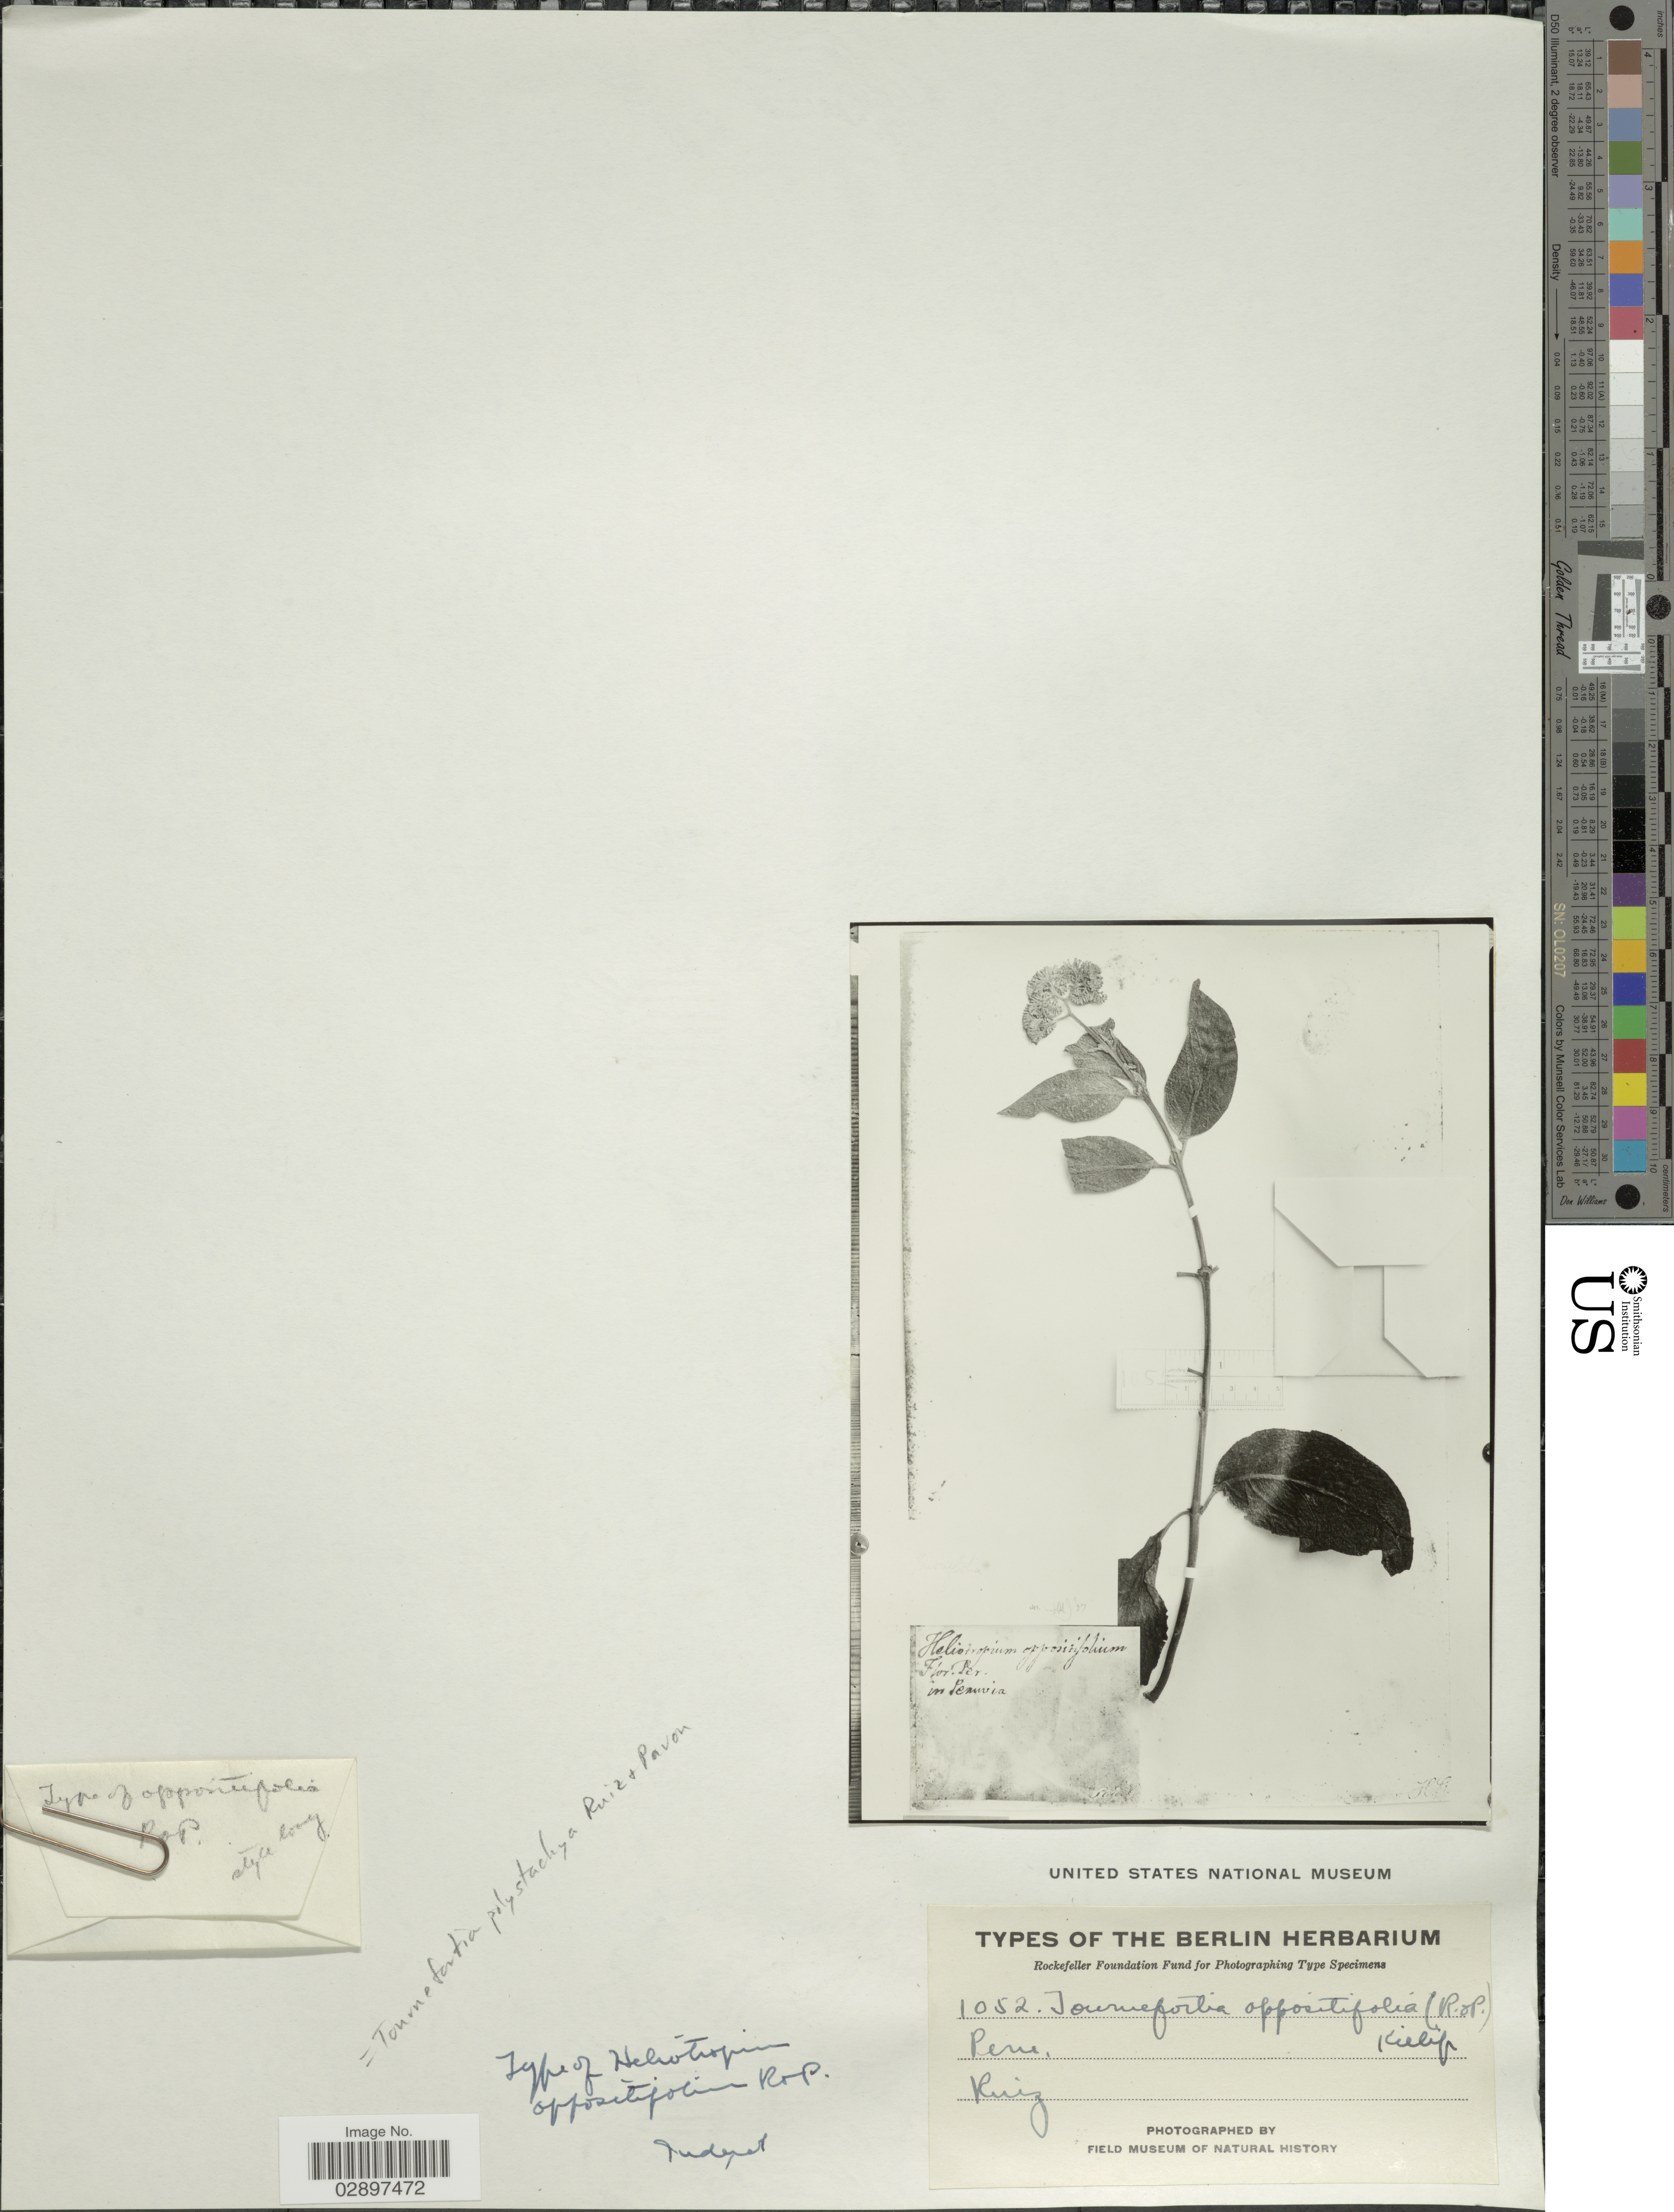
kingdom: Plantae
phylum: Tracheophyta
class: Magnoliopsida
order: Boraginales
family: Heliotropiaceae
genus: Tournefortia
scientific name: Tournefortia polystachya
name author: Ruiz & Pav.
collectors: Ruiz, --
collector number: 1052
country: Peru